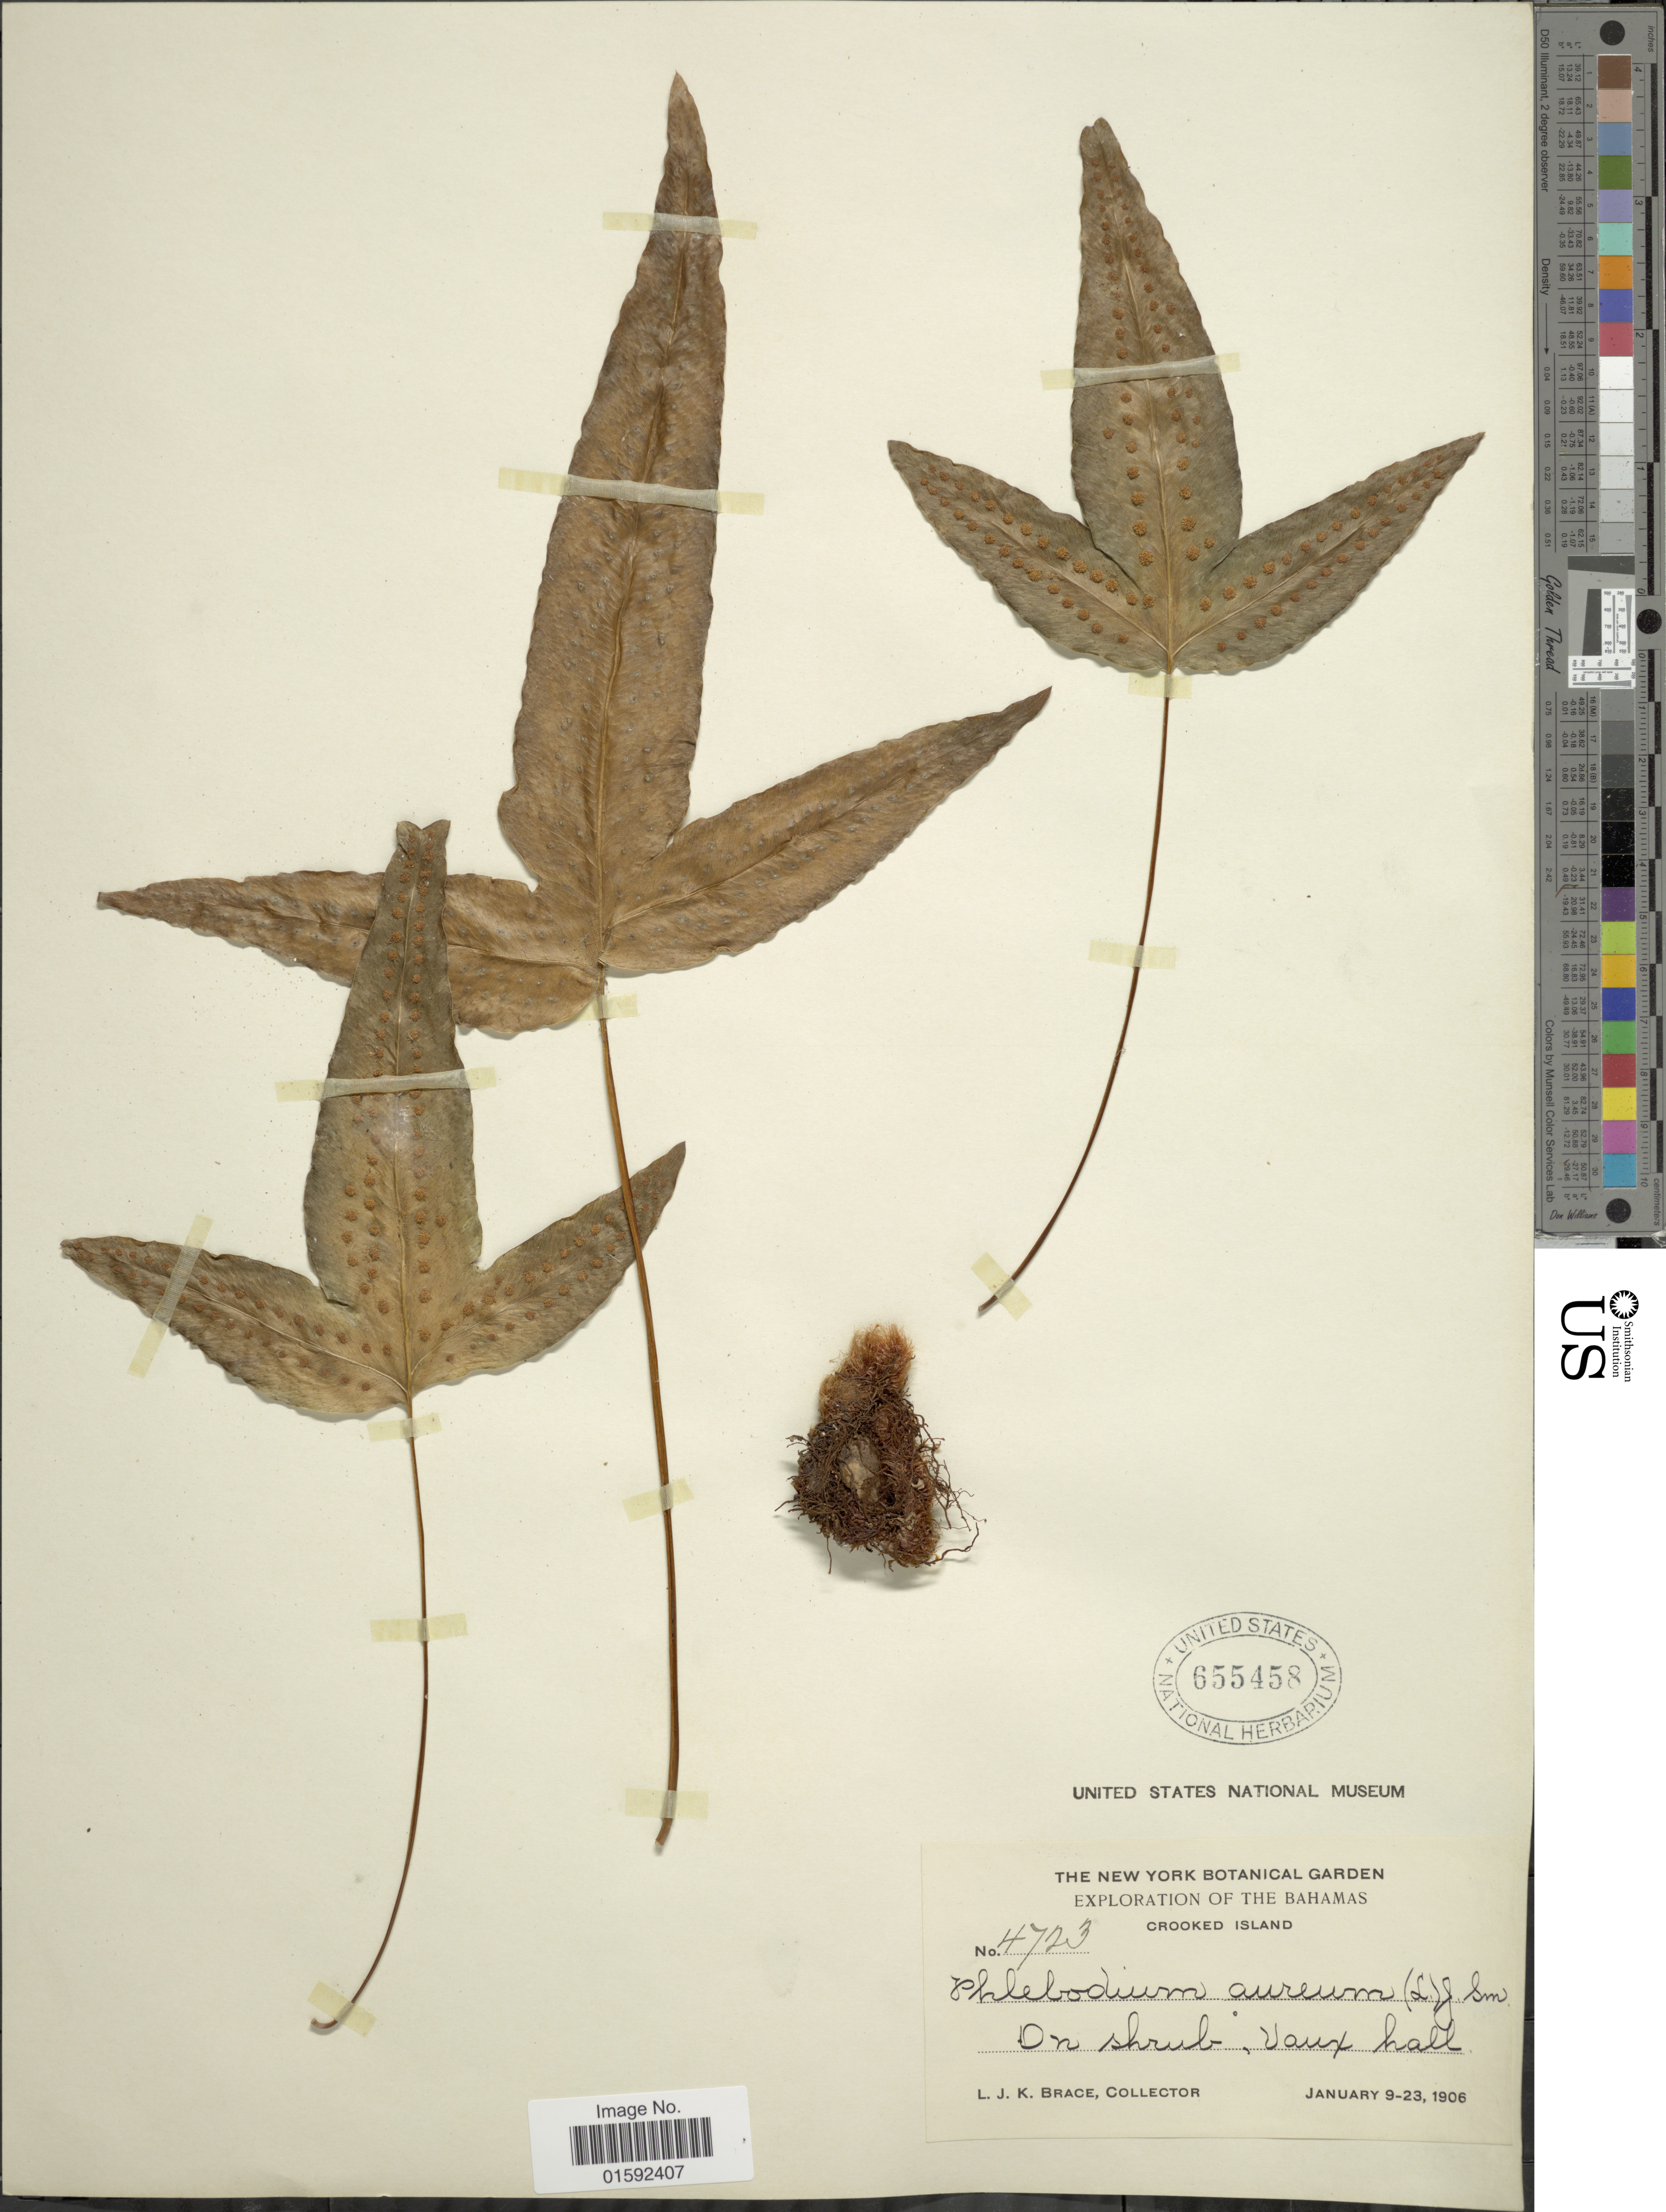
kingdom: Plantae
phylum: Tracheophyta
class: Polypodiopsida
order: Polypodiales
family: Polypodiaceae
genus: Phlebodium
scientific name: Phlebodium aureum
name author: (L.) J. Sm.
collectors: L. J. K. Brace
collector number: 4723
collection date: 1906-01-09/1906-01-23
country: Bahamas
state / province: Acklins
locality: The Bahamas, Crooked Island, Vaux hall.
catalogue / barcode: US 655458